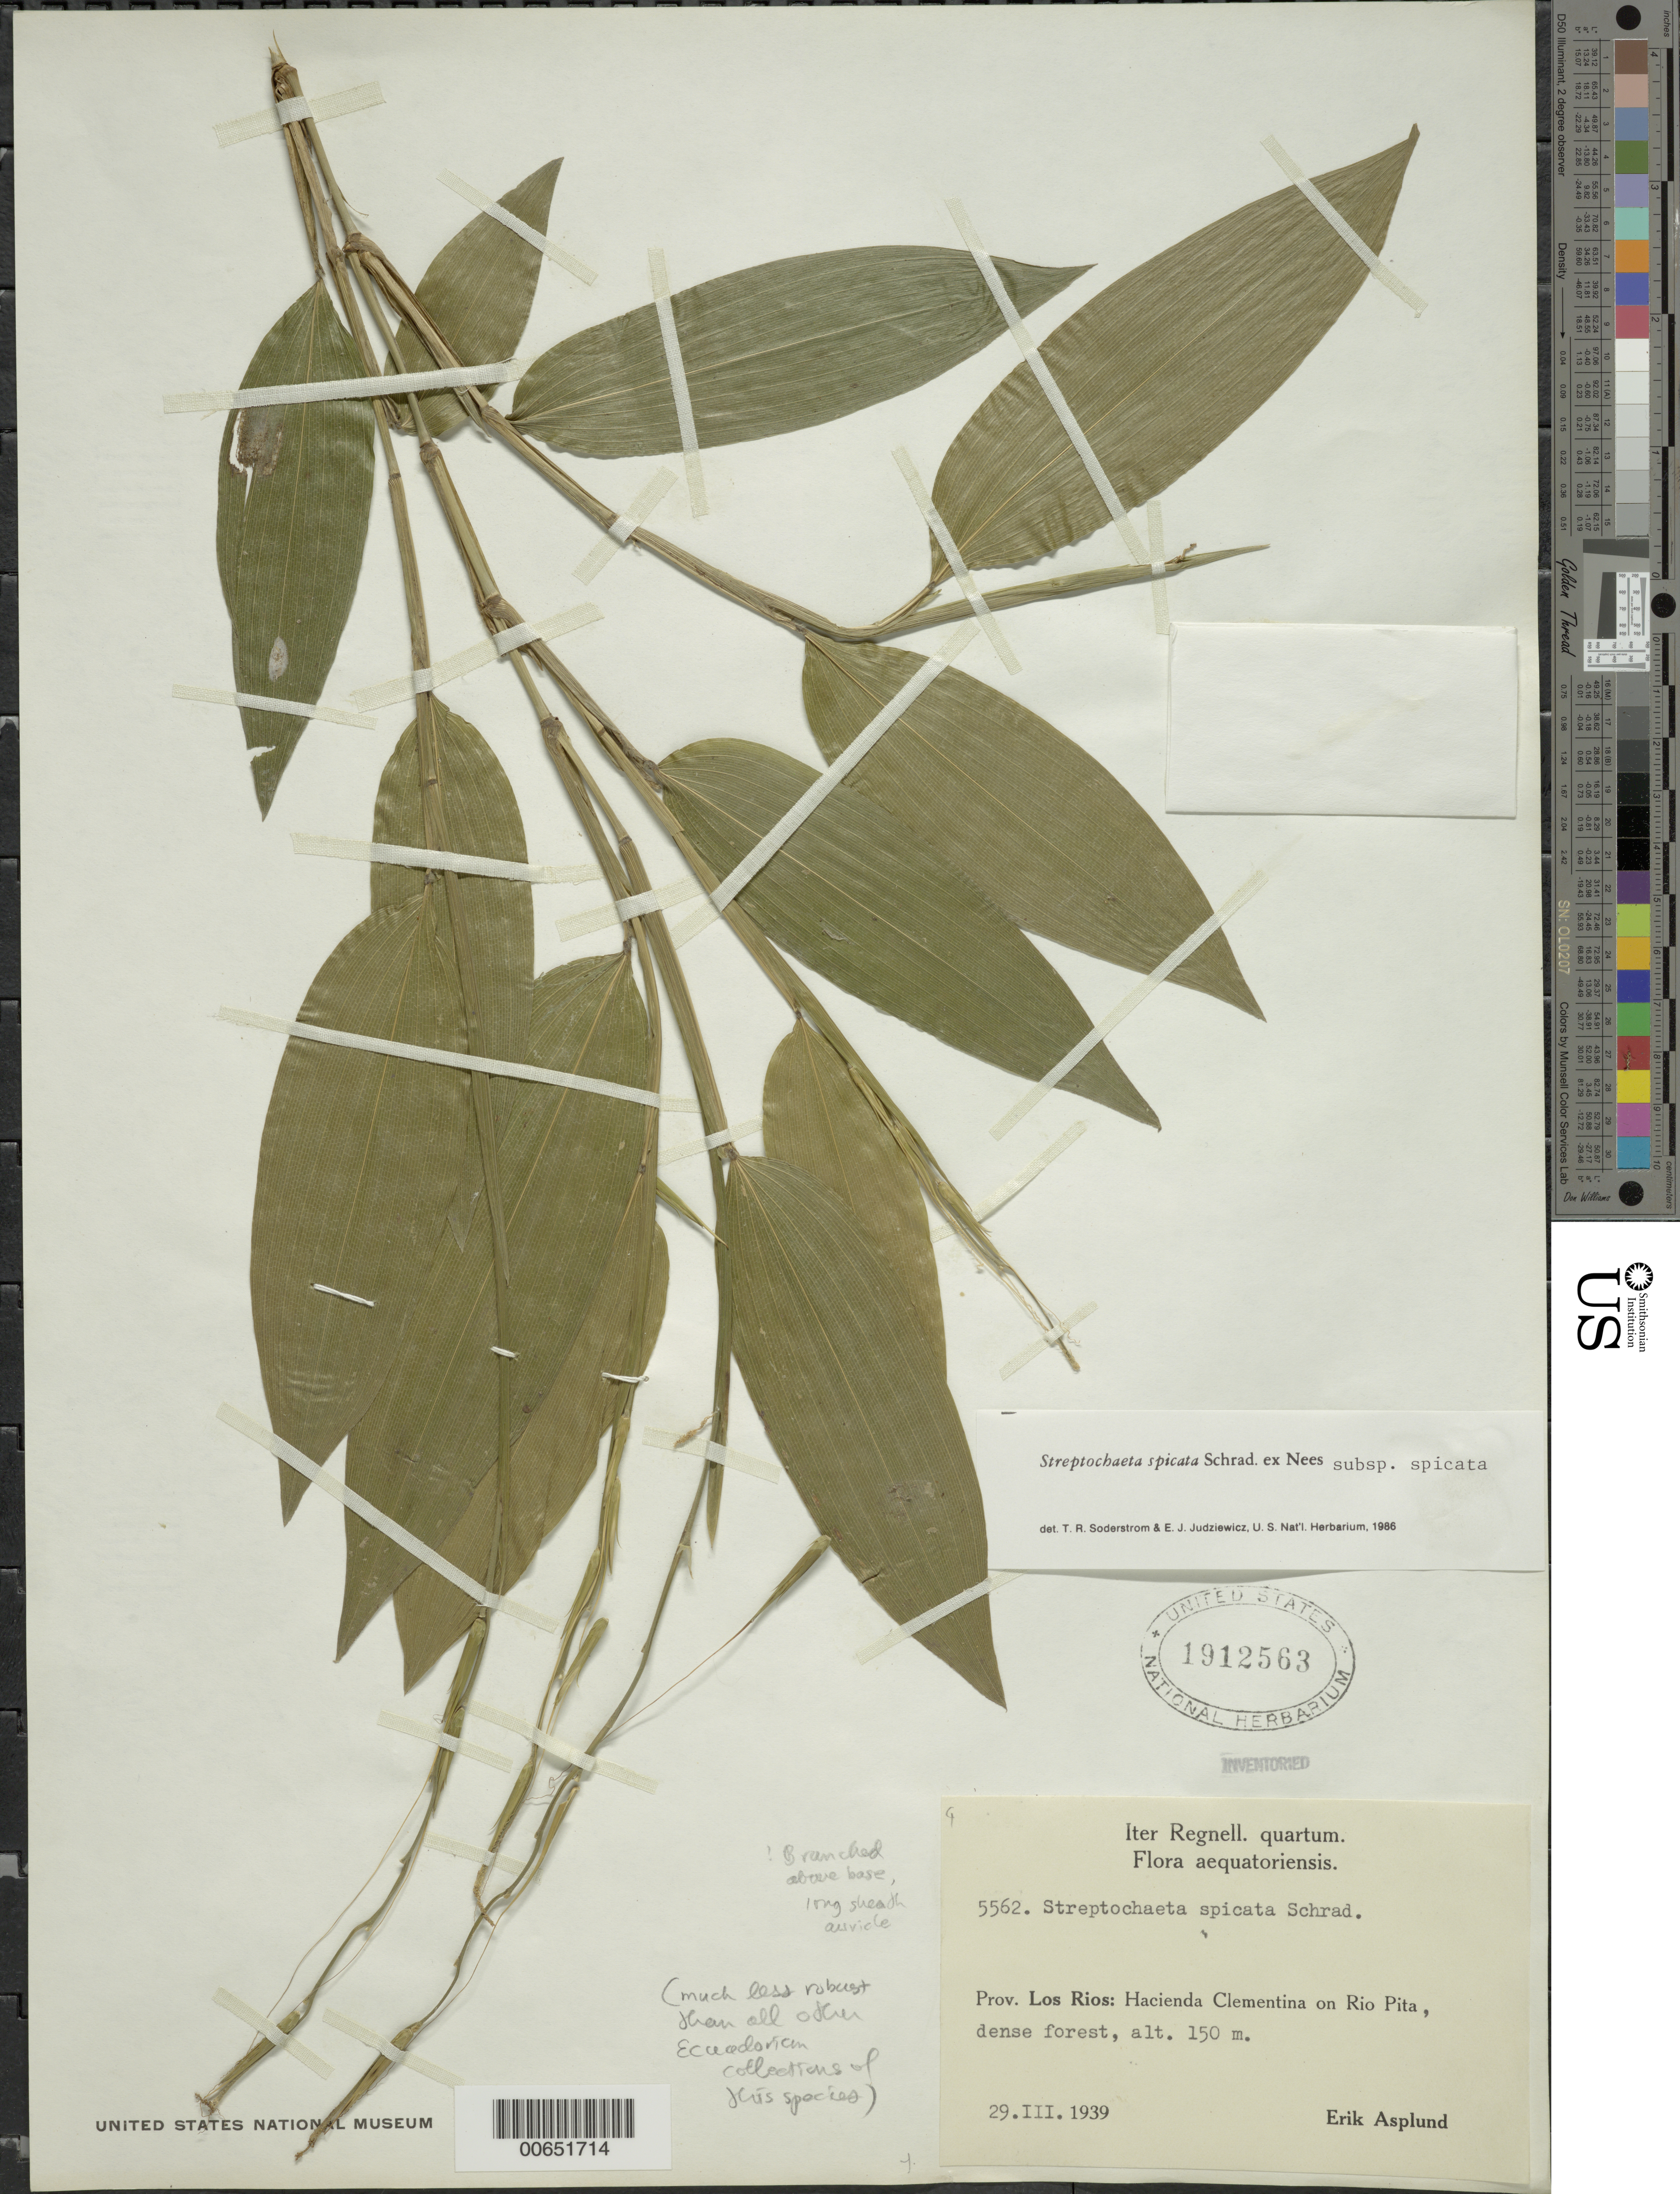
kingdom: Plantae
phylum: Tracheophyta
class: Liliopsida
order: Poales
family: Poaceae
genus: Streptochaeta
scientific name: Streptochaeta spicata subsp. spicata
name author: Schrad. ex Nees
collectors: E. Asplund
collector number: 5562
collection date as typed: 29 Mar 1939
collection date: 1939-03-29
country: Ecuador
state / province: Los Ríos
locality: Hacienda Clementina on Rio Pita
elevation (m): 150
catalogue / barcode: US 1912563